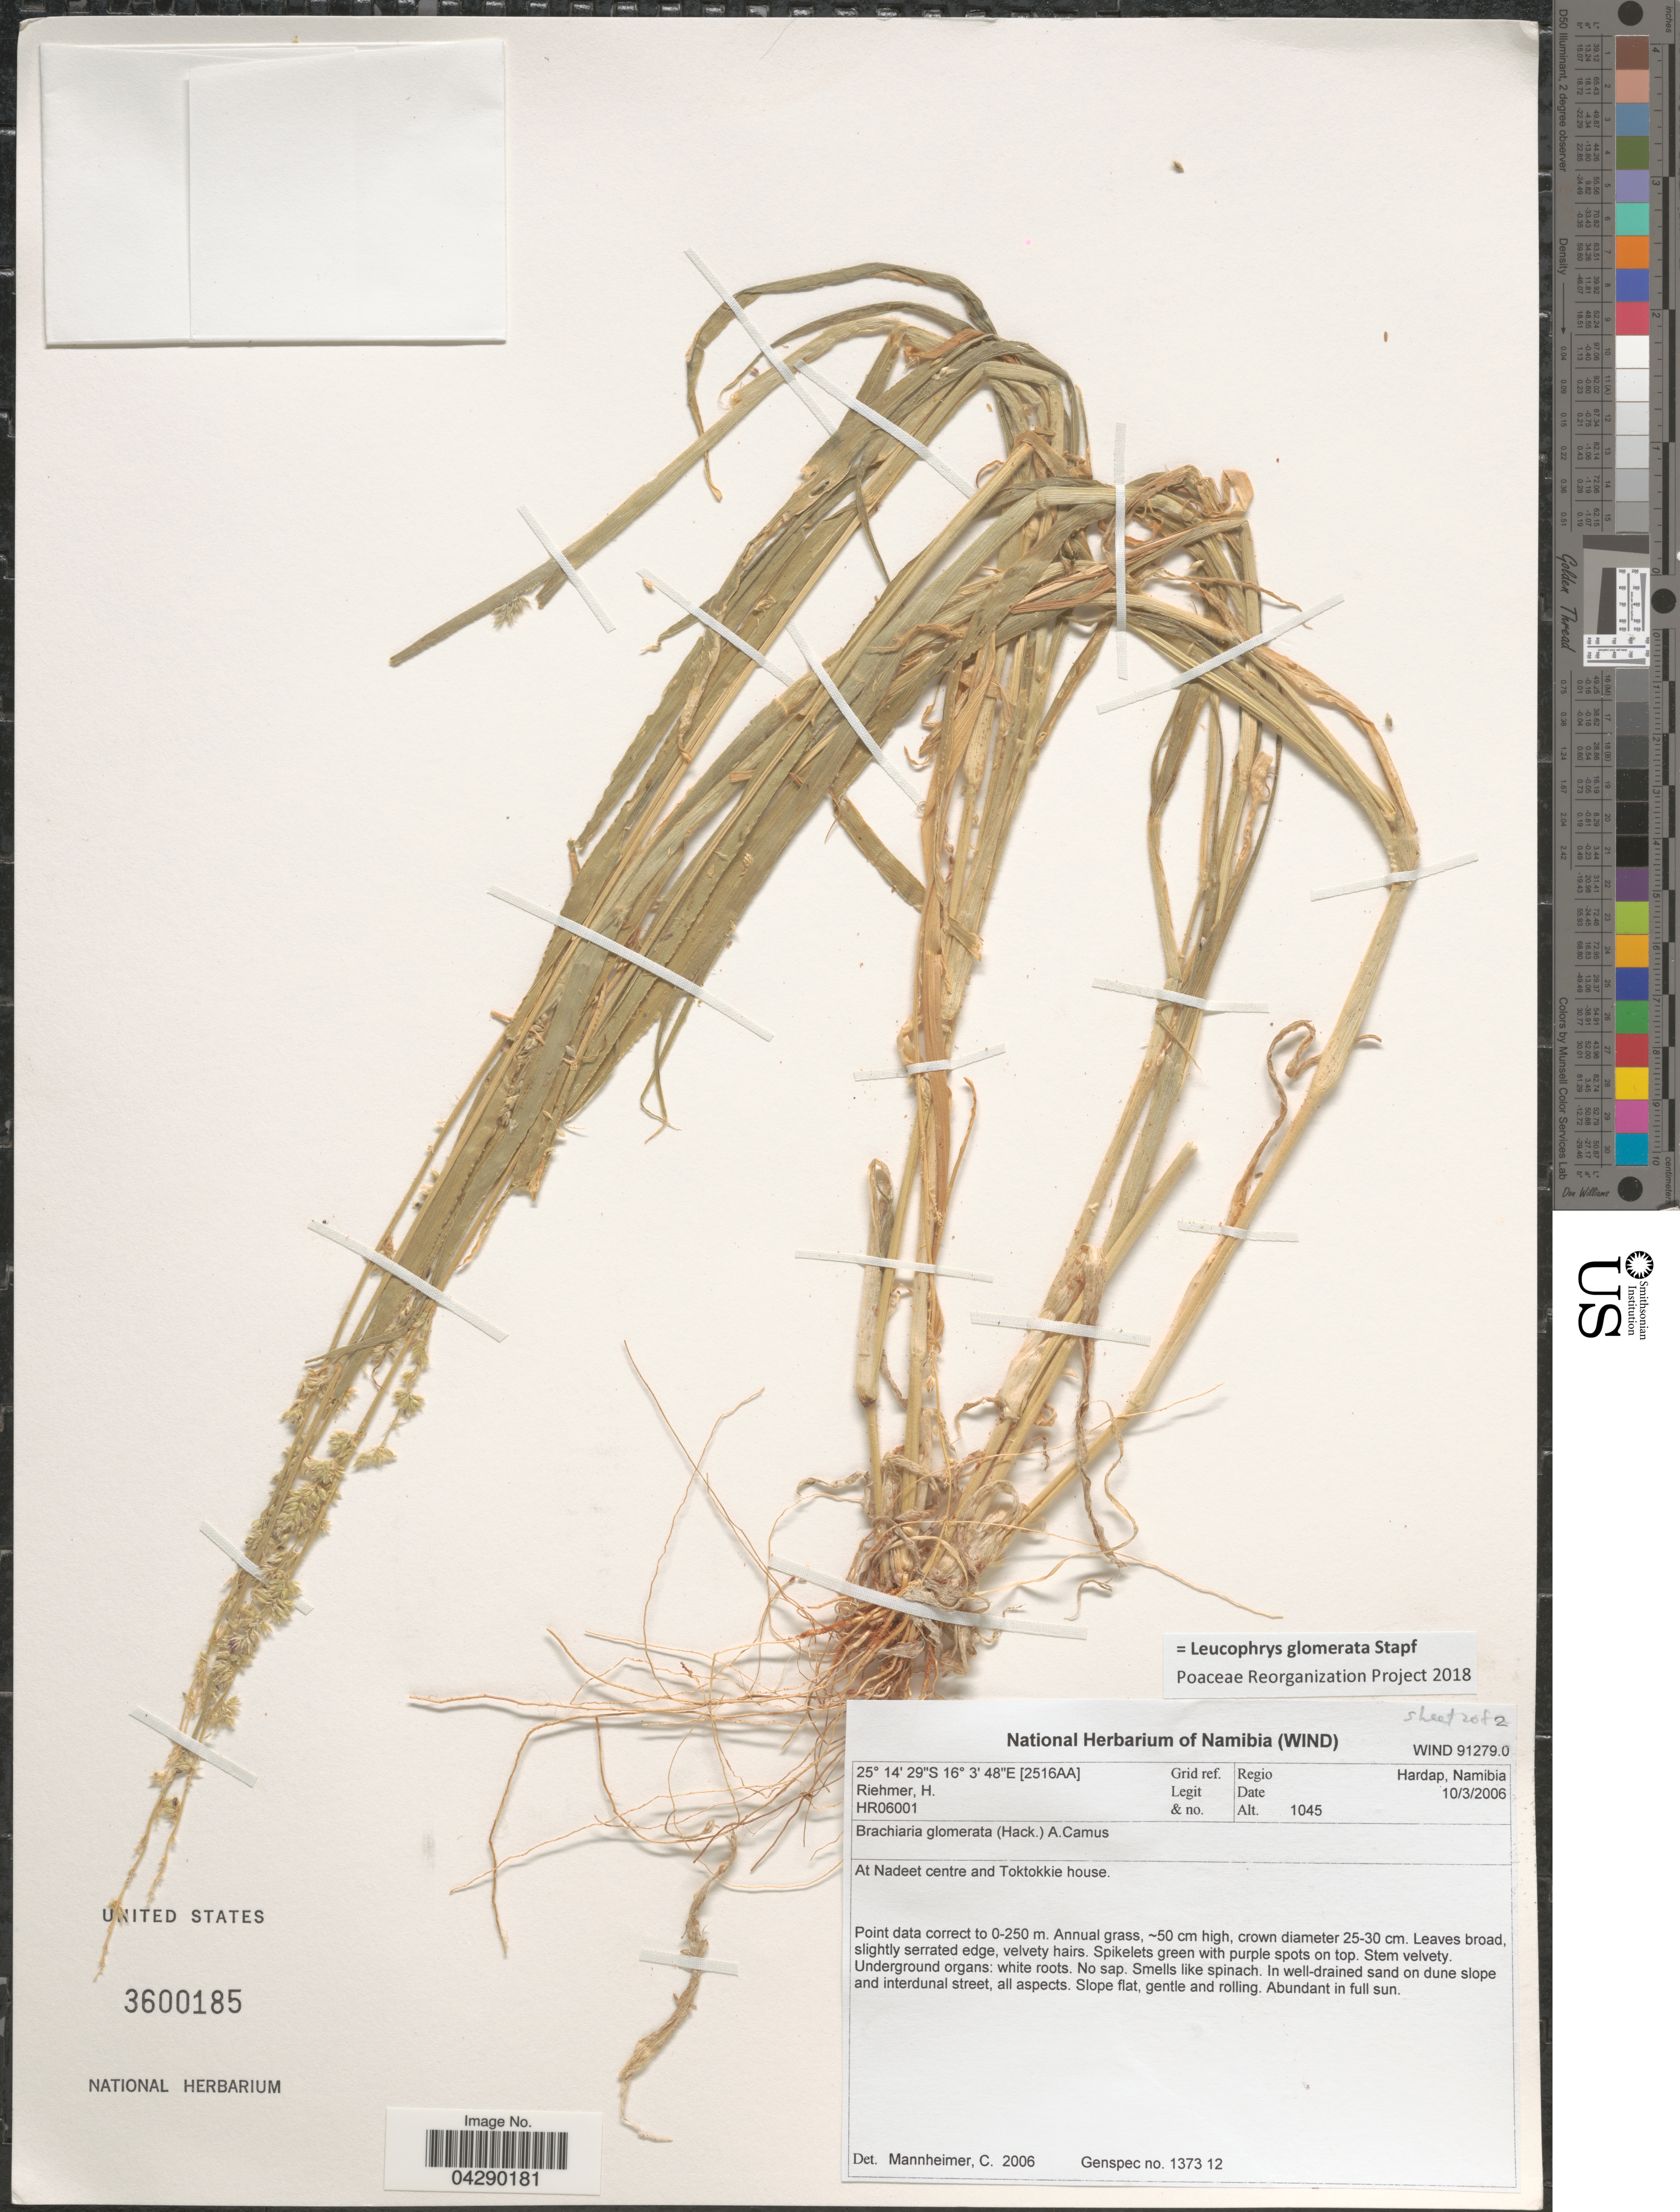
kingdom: Plantae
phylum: Tracheophyta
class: Liliopsida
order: Poales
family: Poaceae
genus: Leucophrys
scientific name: Leucophrys glomerata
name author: Stapf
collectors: H. Riehmer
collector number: HR06001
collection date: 2006-03-10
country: Namibia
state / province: Hardap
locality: [2516AA] Grid ref. Regio Hardap, Namibia. At Nadeet centre and Toktokkie house.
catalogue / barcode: US 3600185